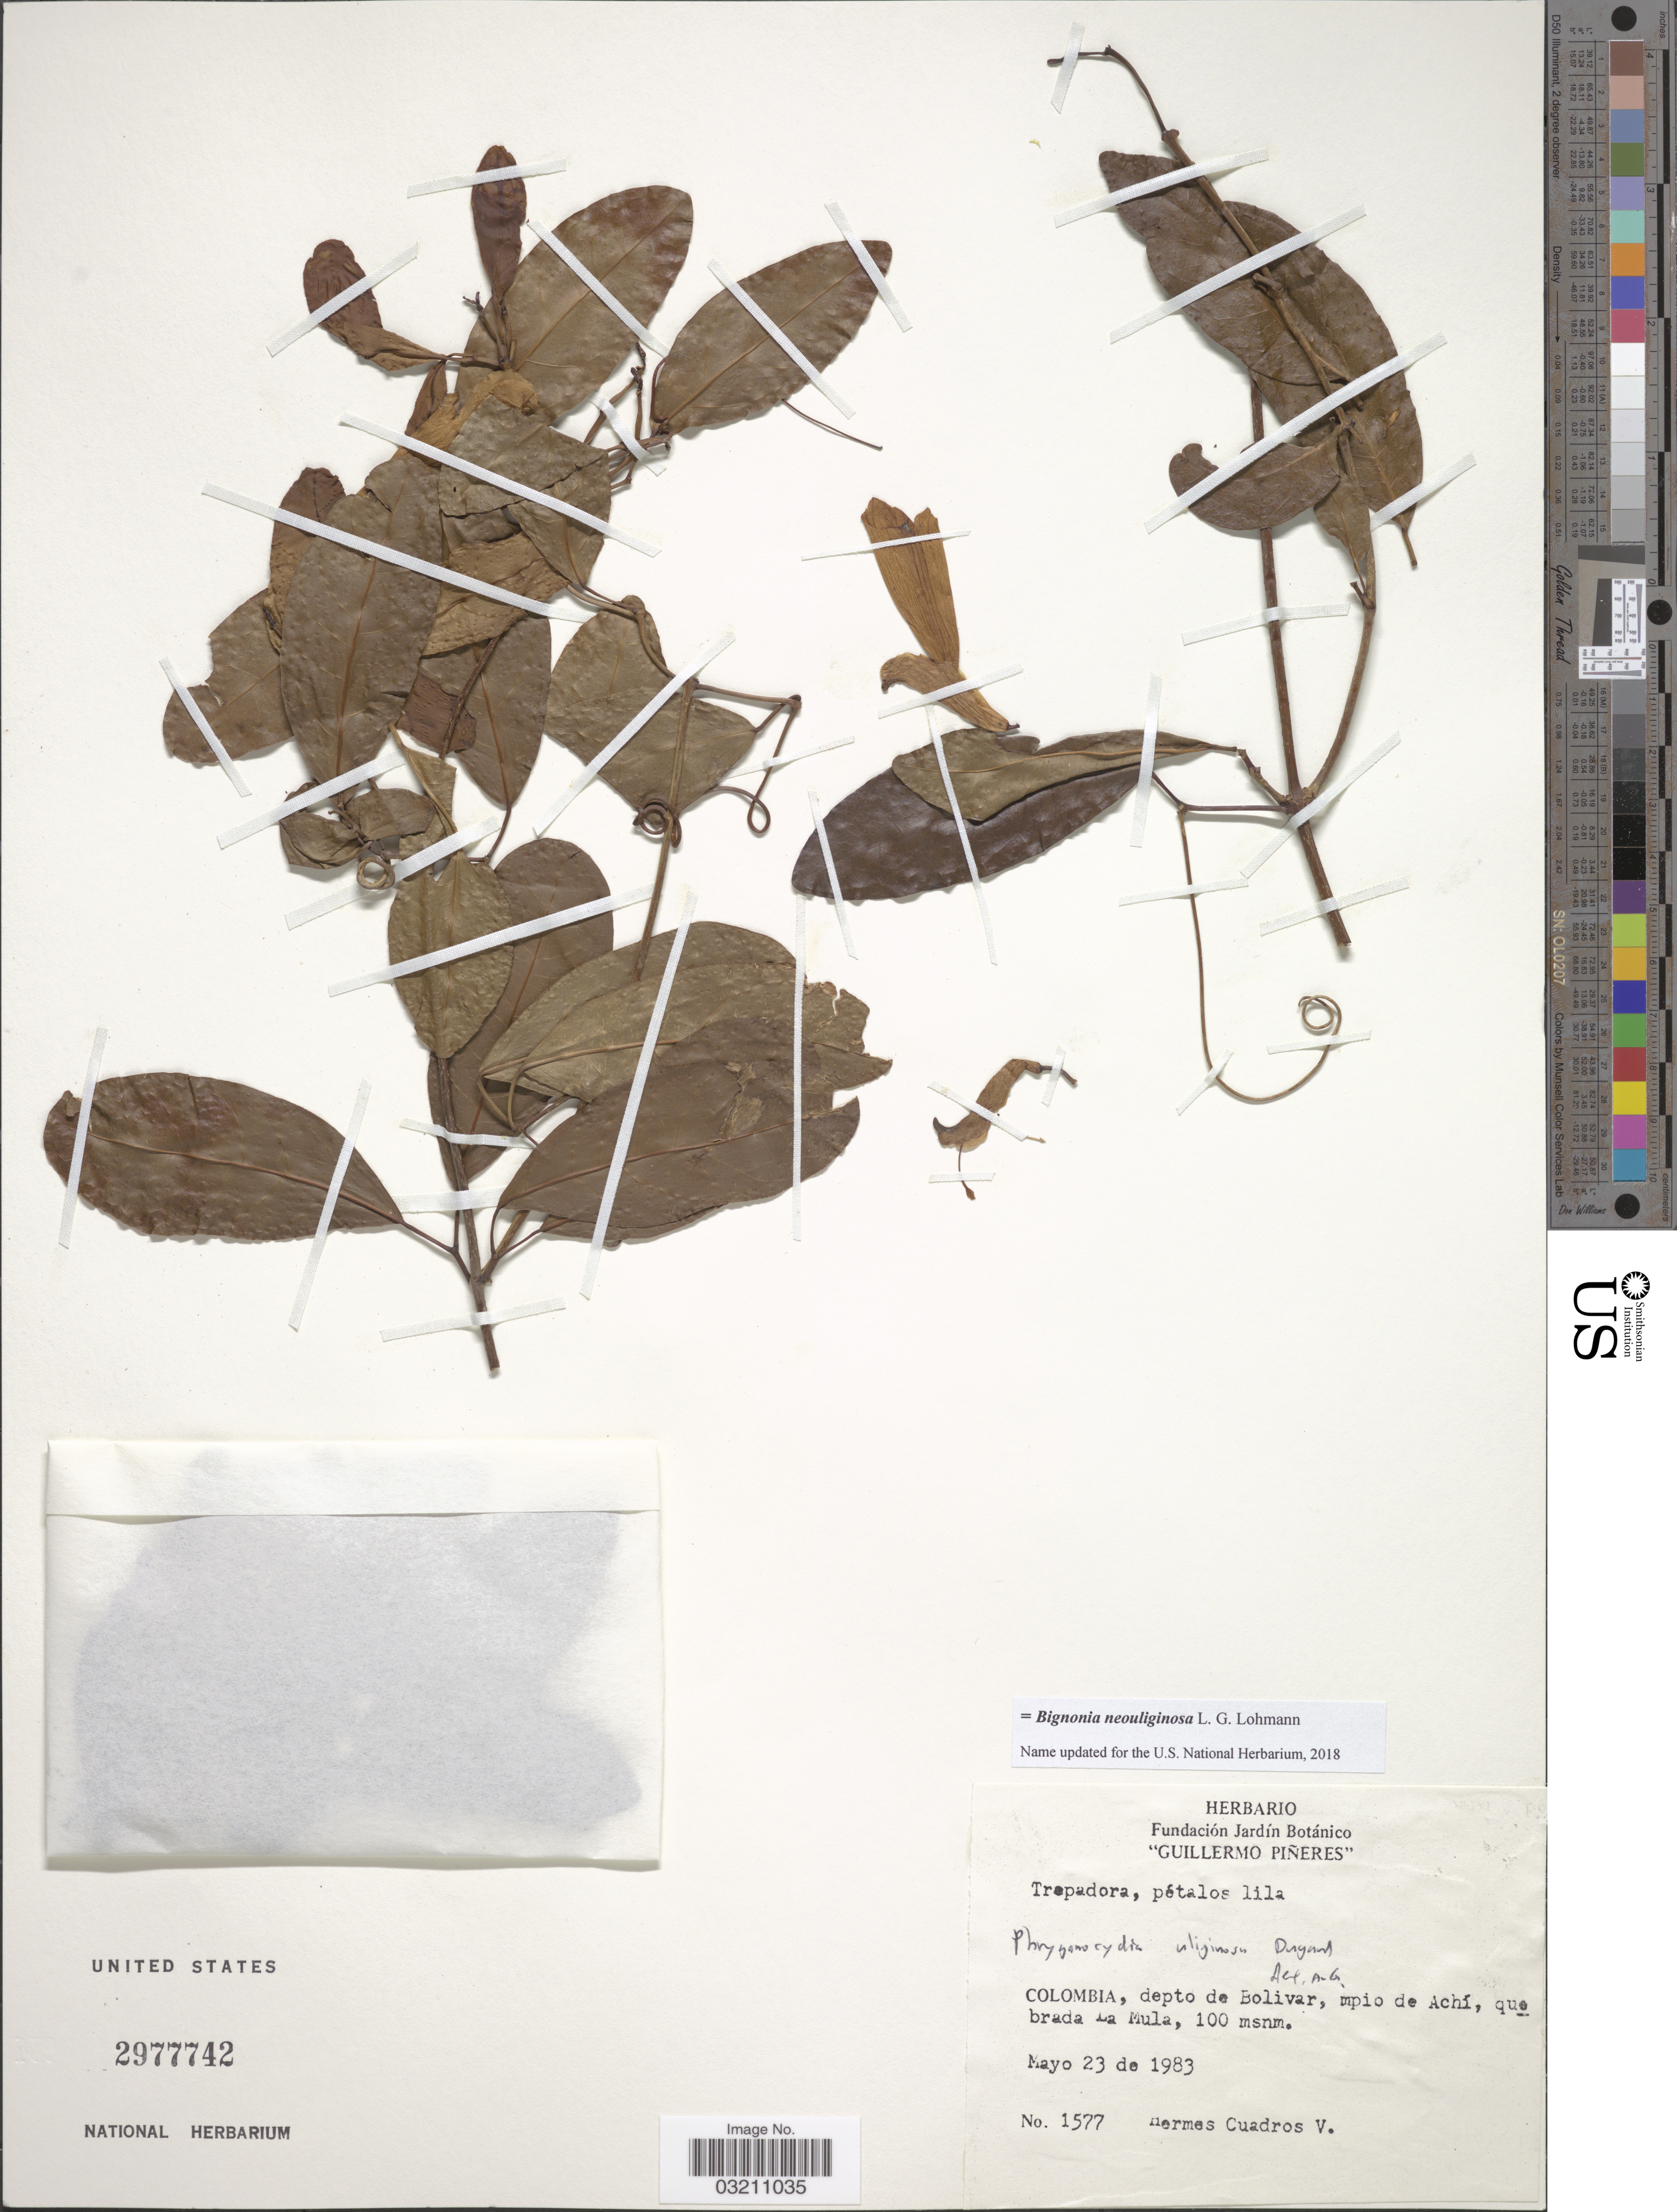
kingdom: Plantae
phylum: Tracheophyta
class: Magnoliopsida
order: Lamiales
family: Bignoniaceae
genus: Bignonia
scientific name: Bignonia neouliginosa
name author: L.G. Lohmann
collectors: H. Cuadros V.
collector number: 1577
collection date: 1983-05-23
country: Colombia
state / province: Bolívar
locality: Depto de Bolivar, mpio de Achí, quebrada La Mula.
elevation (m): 100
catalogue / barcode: US 2977742